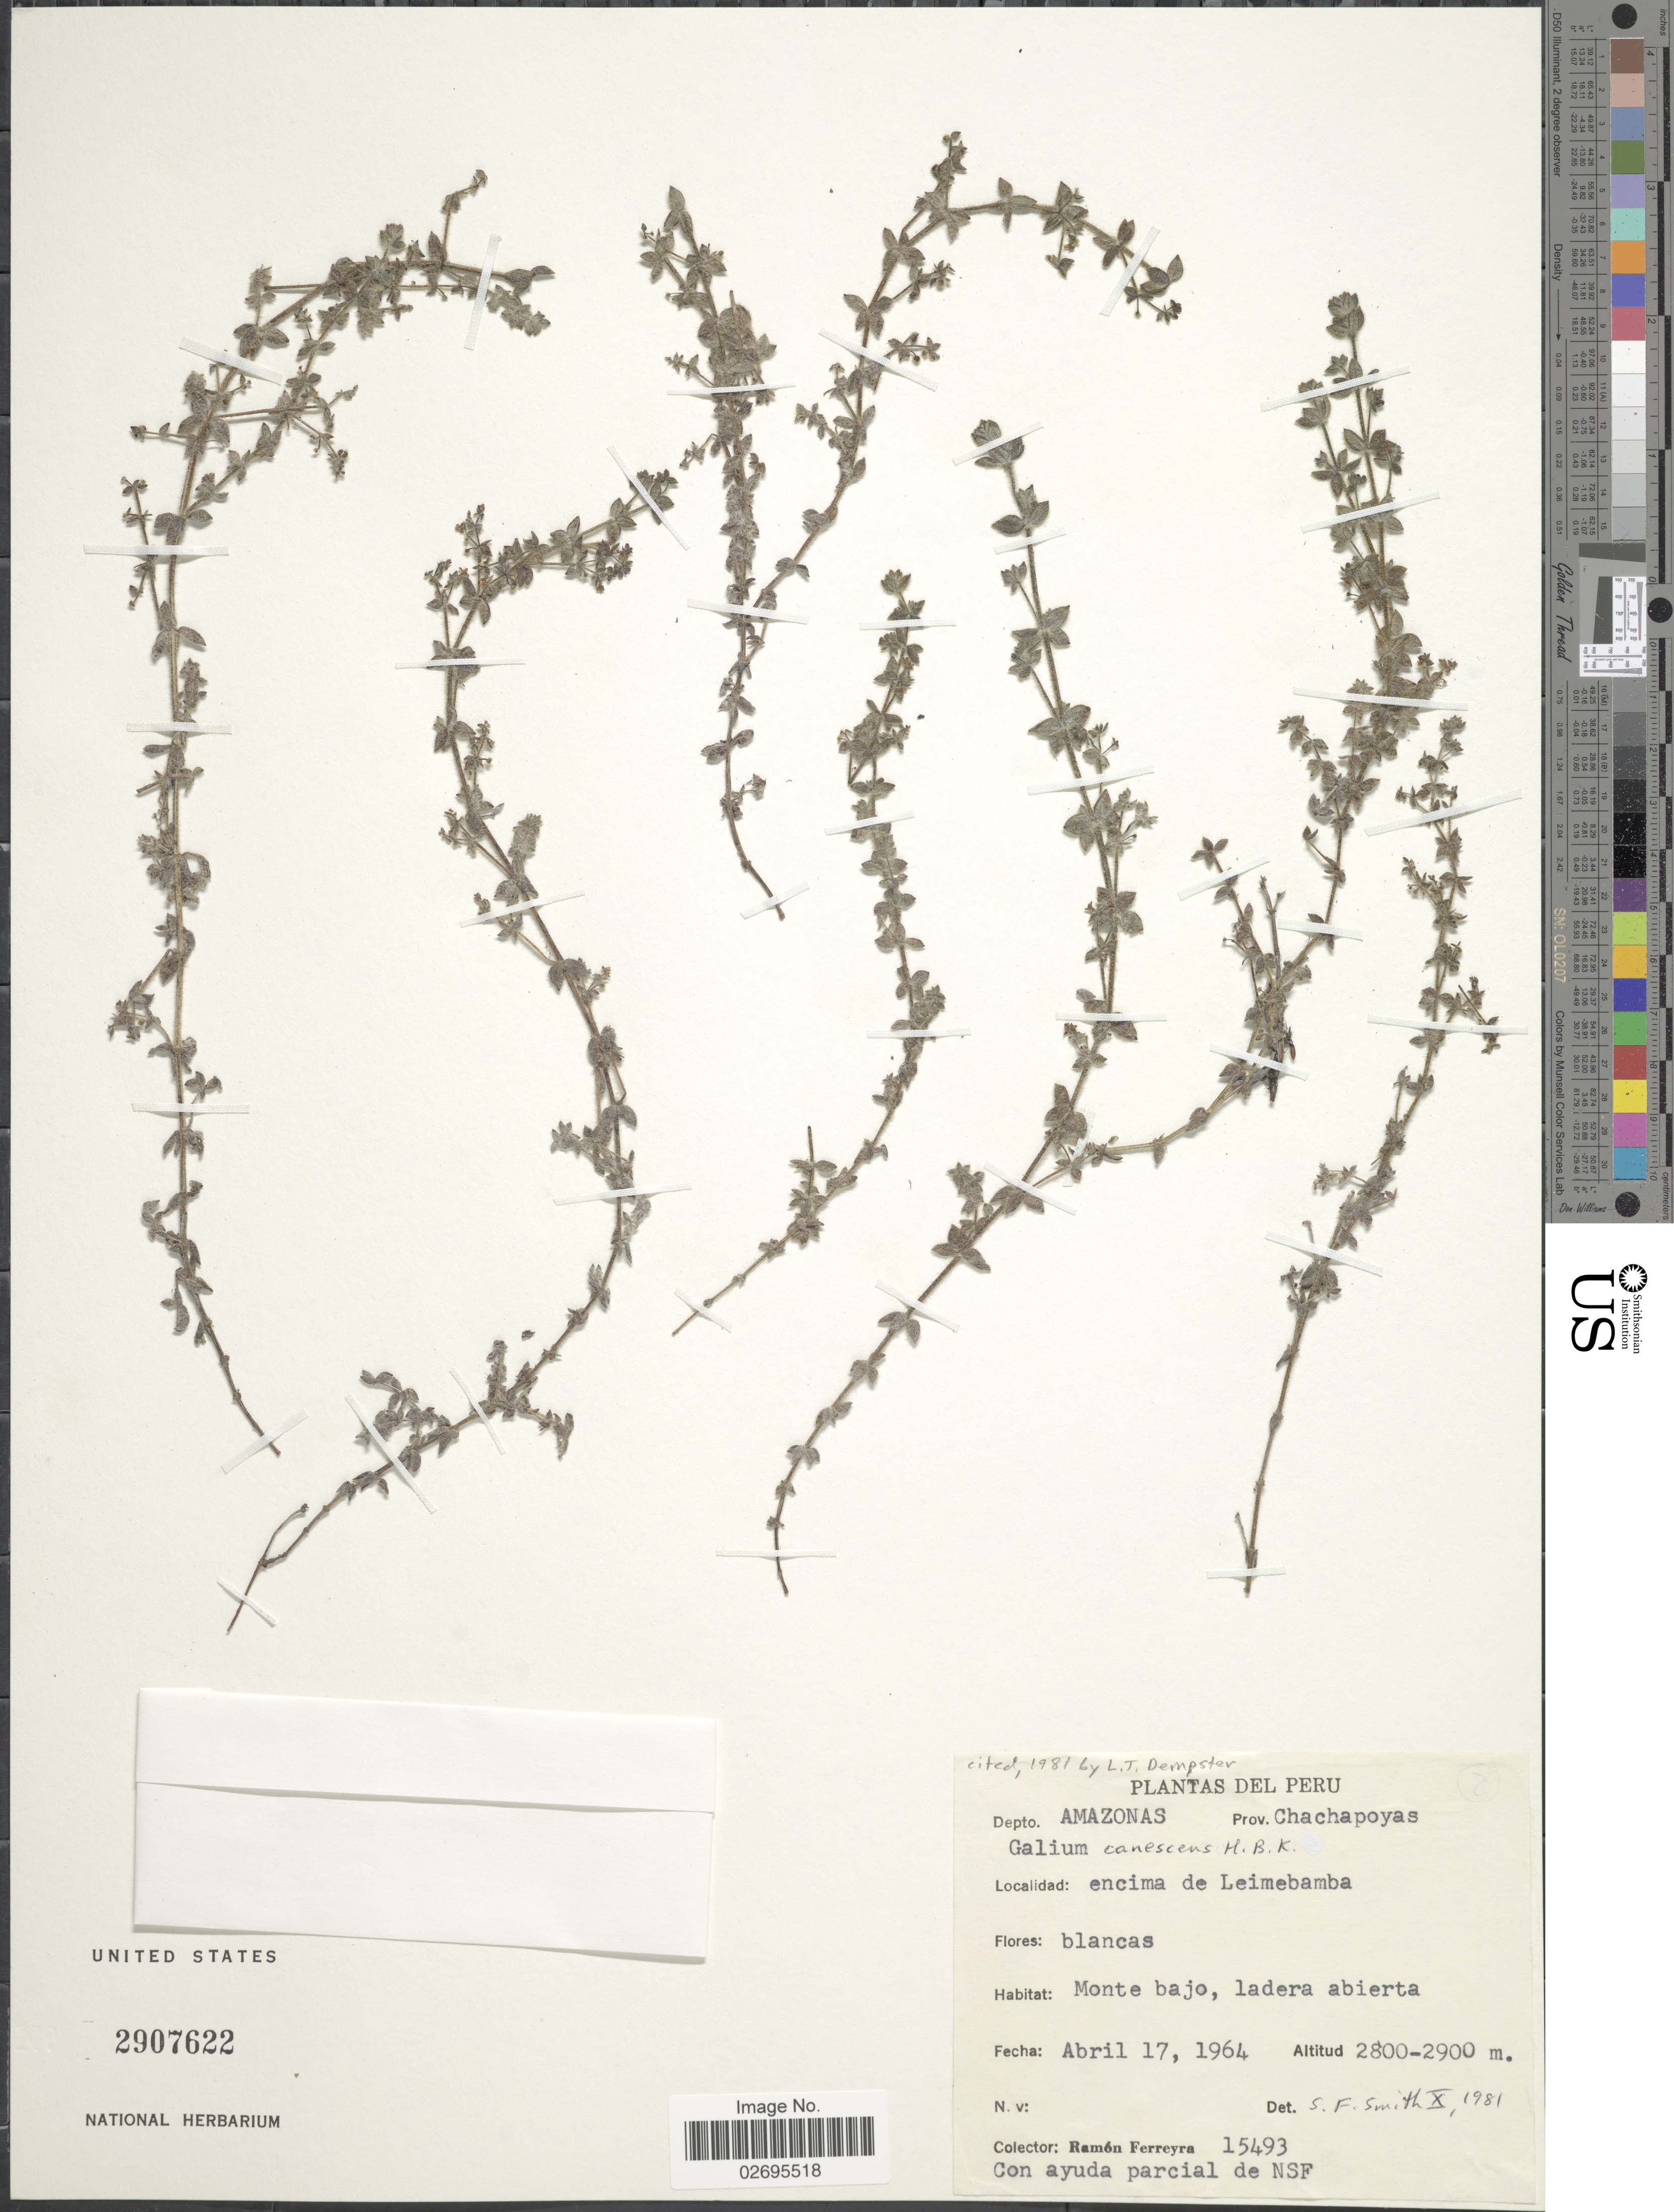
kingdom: Plantae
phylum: Tracheophyta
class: Magnoliopsida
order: Gentianales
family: Rubiaceae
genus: Galium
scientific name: Galium canescens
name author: Kunth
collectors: R. A. Ferreyra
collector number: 15493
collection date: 1964-04-17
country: Peru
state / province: Amazonas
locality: Depto. Amazonas, prov. Chachapoyas, encima de Leimebamba, Monte bajo, ladera abierta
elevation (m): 2800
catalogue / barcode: US 2907622